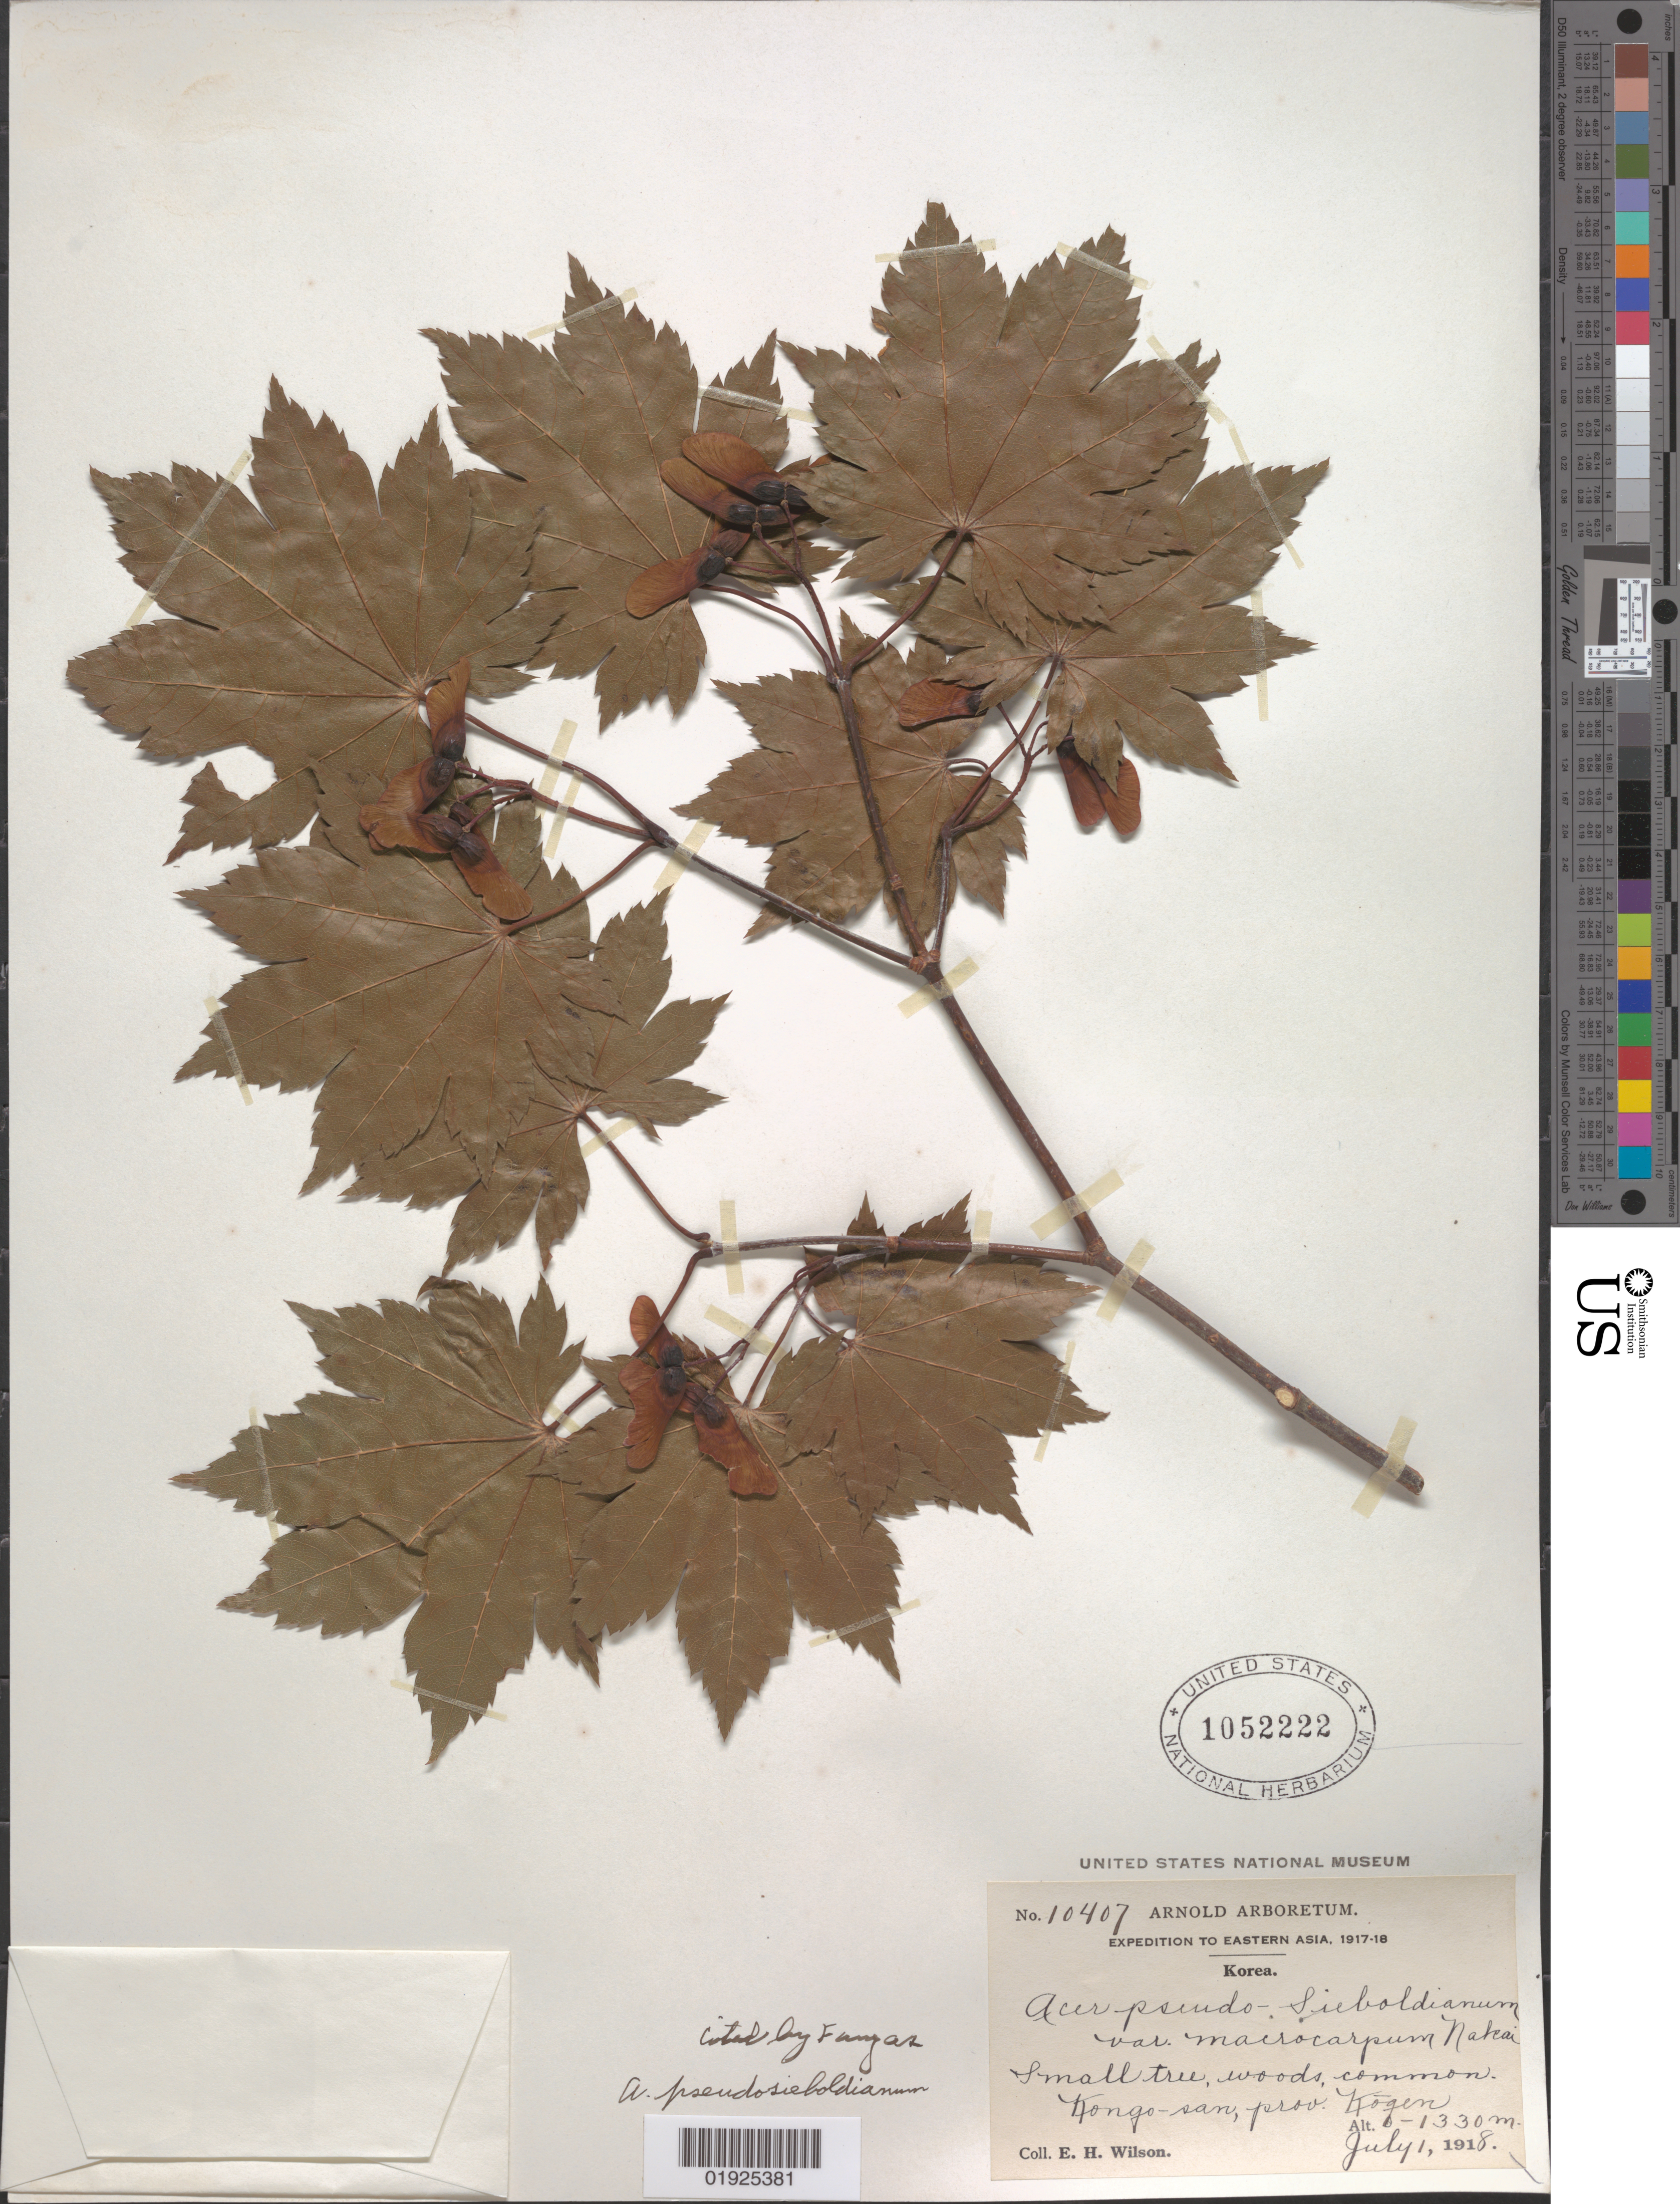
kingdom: Plantae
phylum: Tracheophyta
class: Magnoliopsida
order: Sapindales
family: Sapindaceae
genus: Acer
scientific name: Acer pseudosieboldianum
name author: (Pax) Kom.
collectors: E. H. Wilson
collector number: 10407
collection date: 1918-07-01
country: North Korea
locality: Prov. Kogen, Kongo-san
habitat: Woods, common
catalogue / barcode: US 1052222